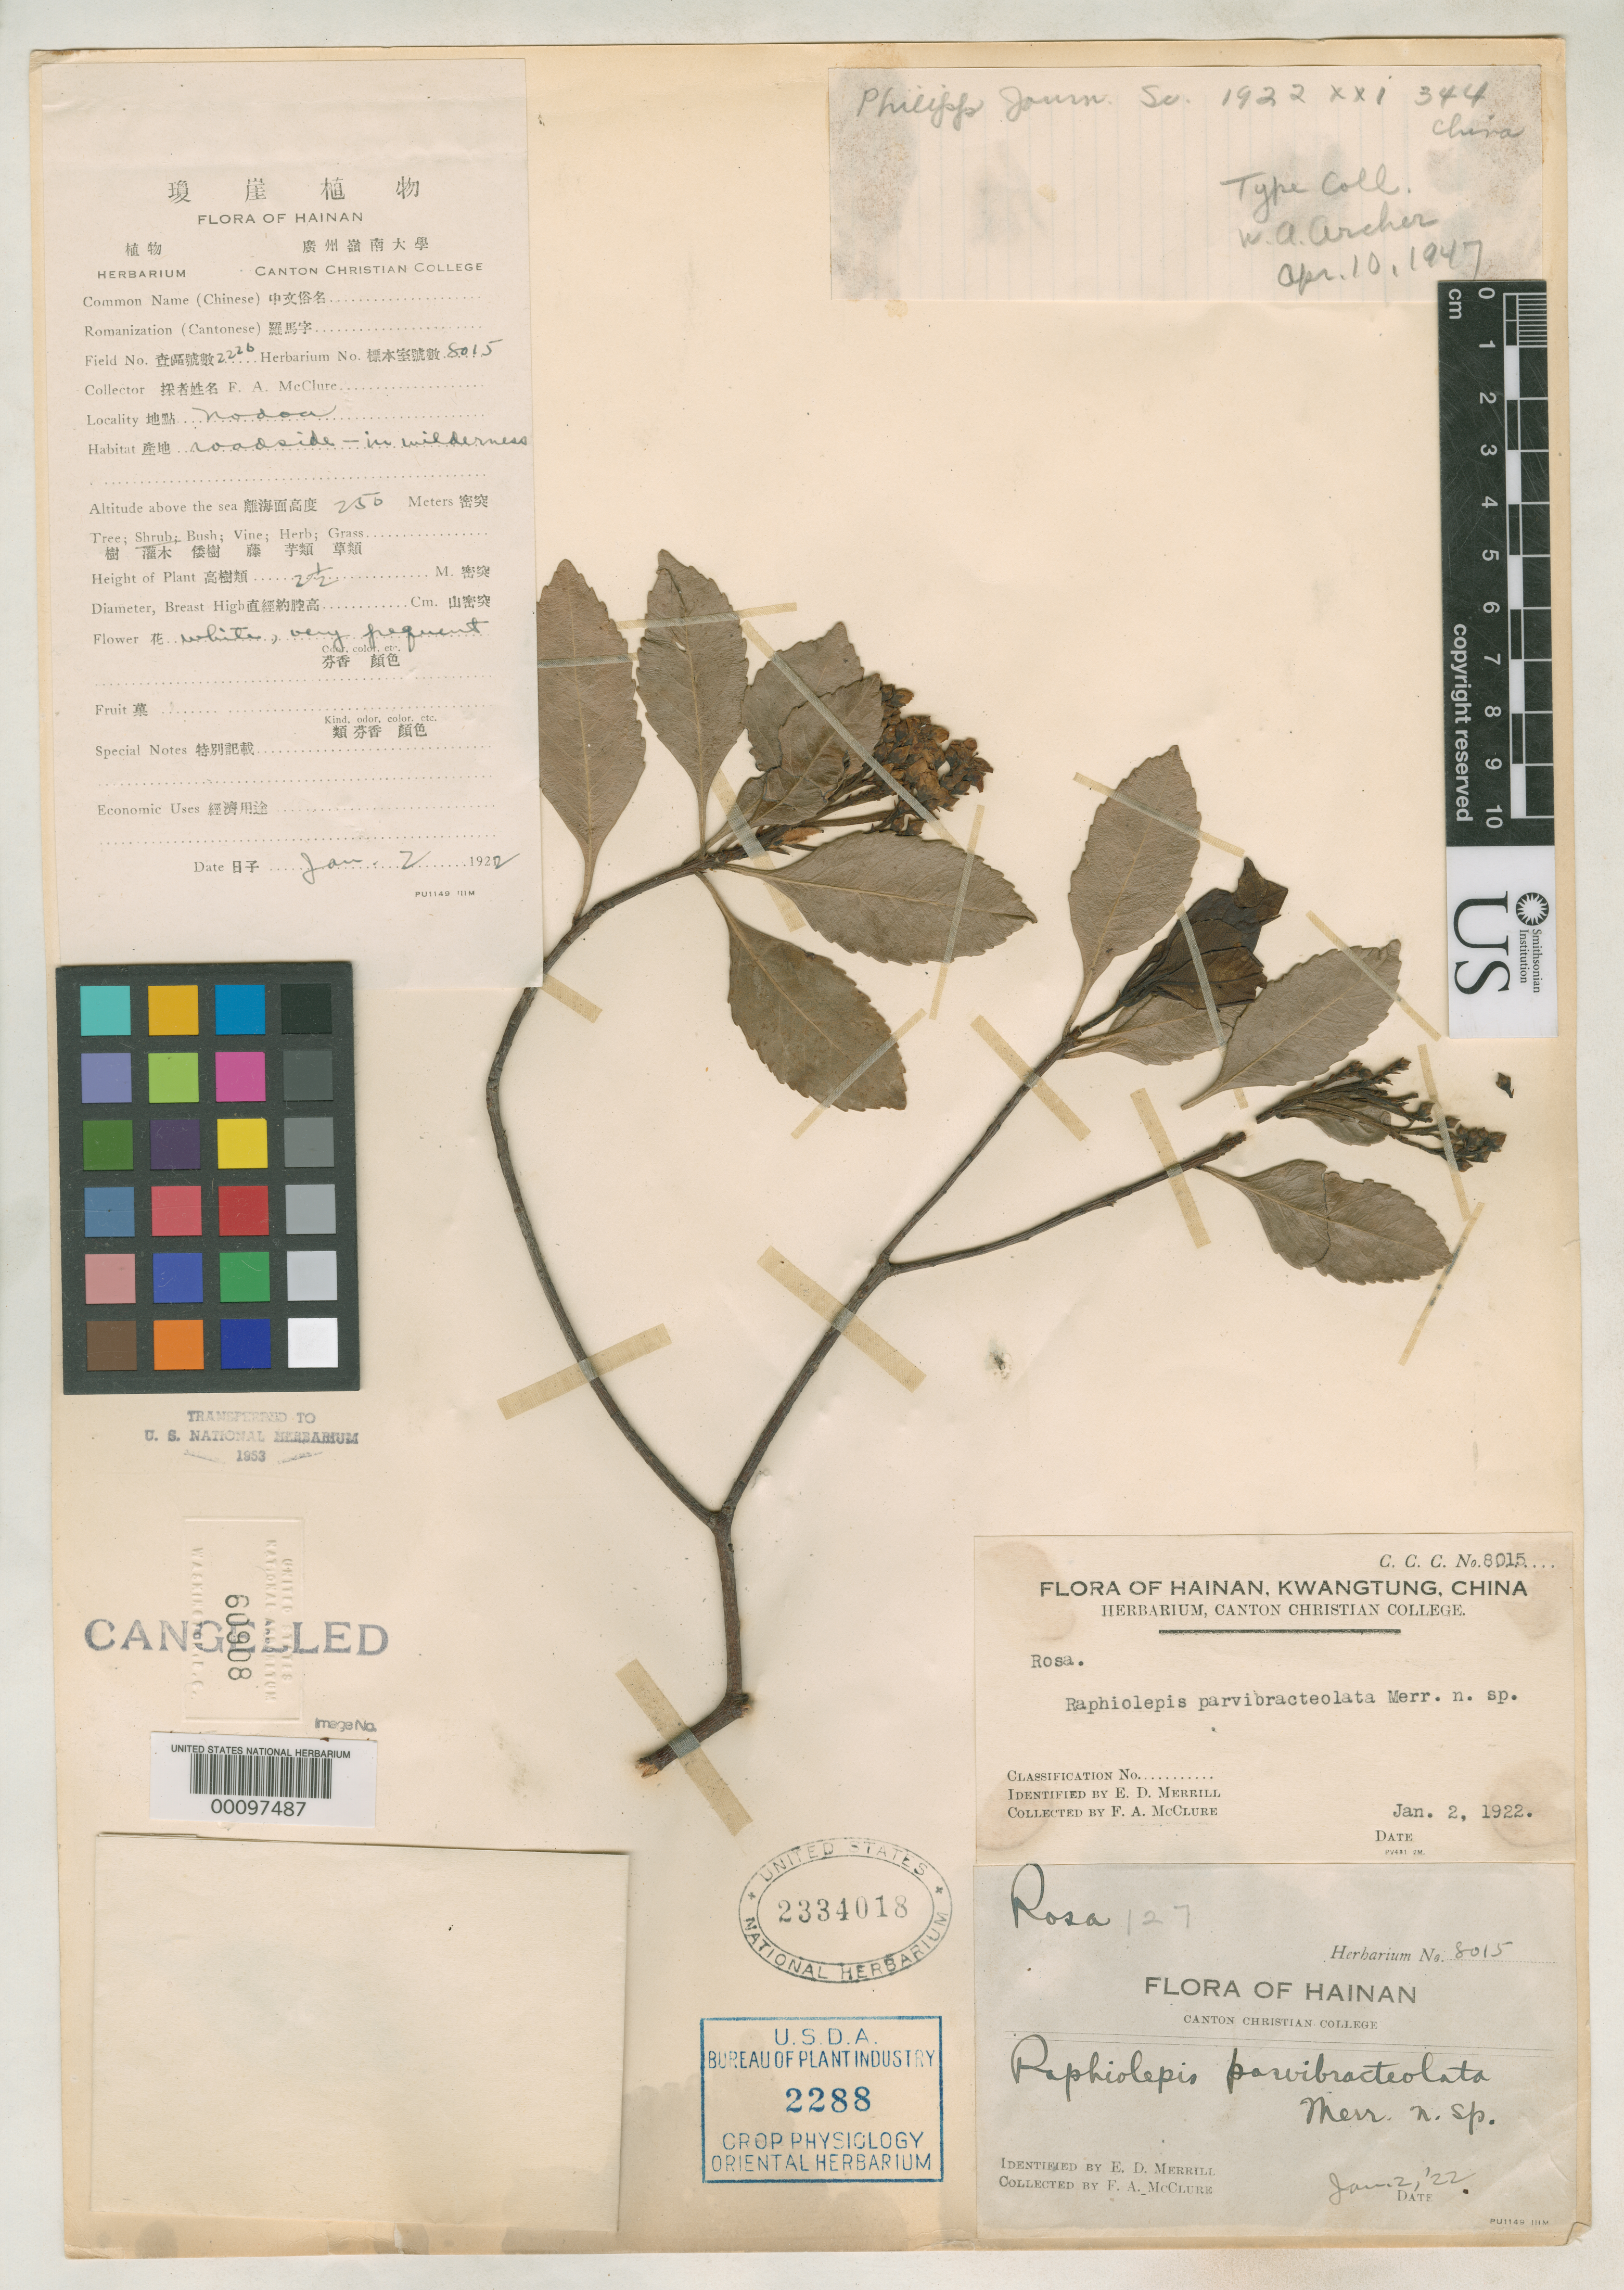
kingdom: Plantae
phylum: Tracheophyta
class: Magnoliopsida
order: Rosales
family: Rosaceae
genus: Rhaphiolepis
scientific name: Rhaphiolepis parvibracteolata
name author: Merr.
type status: Isotype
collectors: F. A. McClure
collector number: C.C.C. 8015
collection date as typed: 02 Jan 1922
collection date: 1922-01-02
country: China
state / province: Hainan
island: Hainan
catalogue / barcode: US 2334018